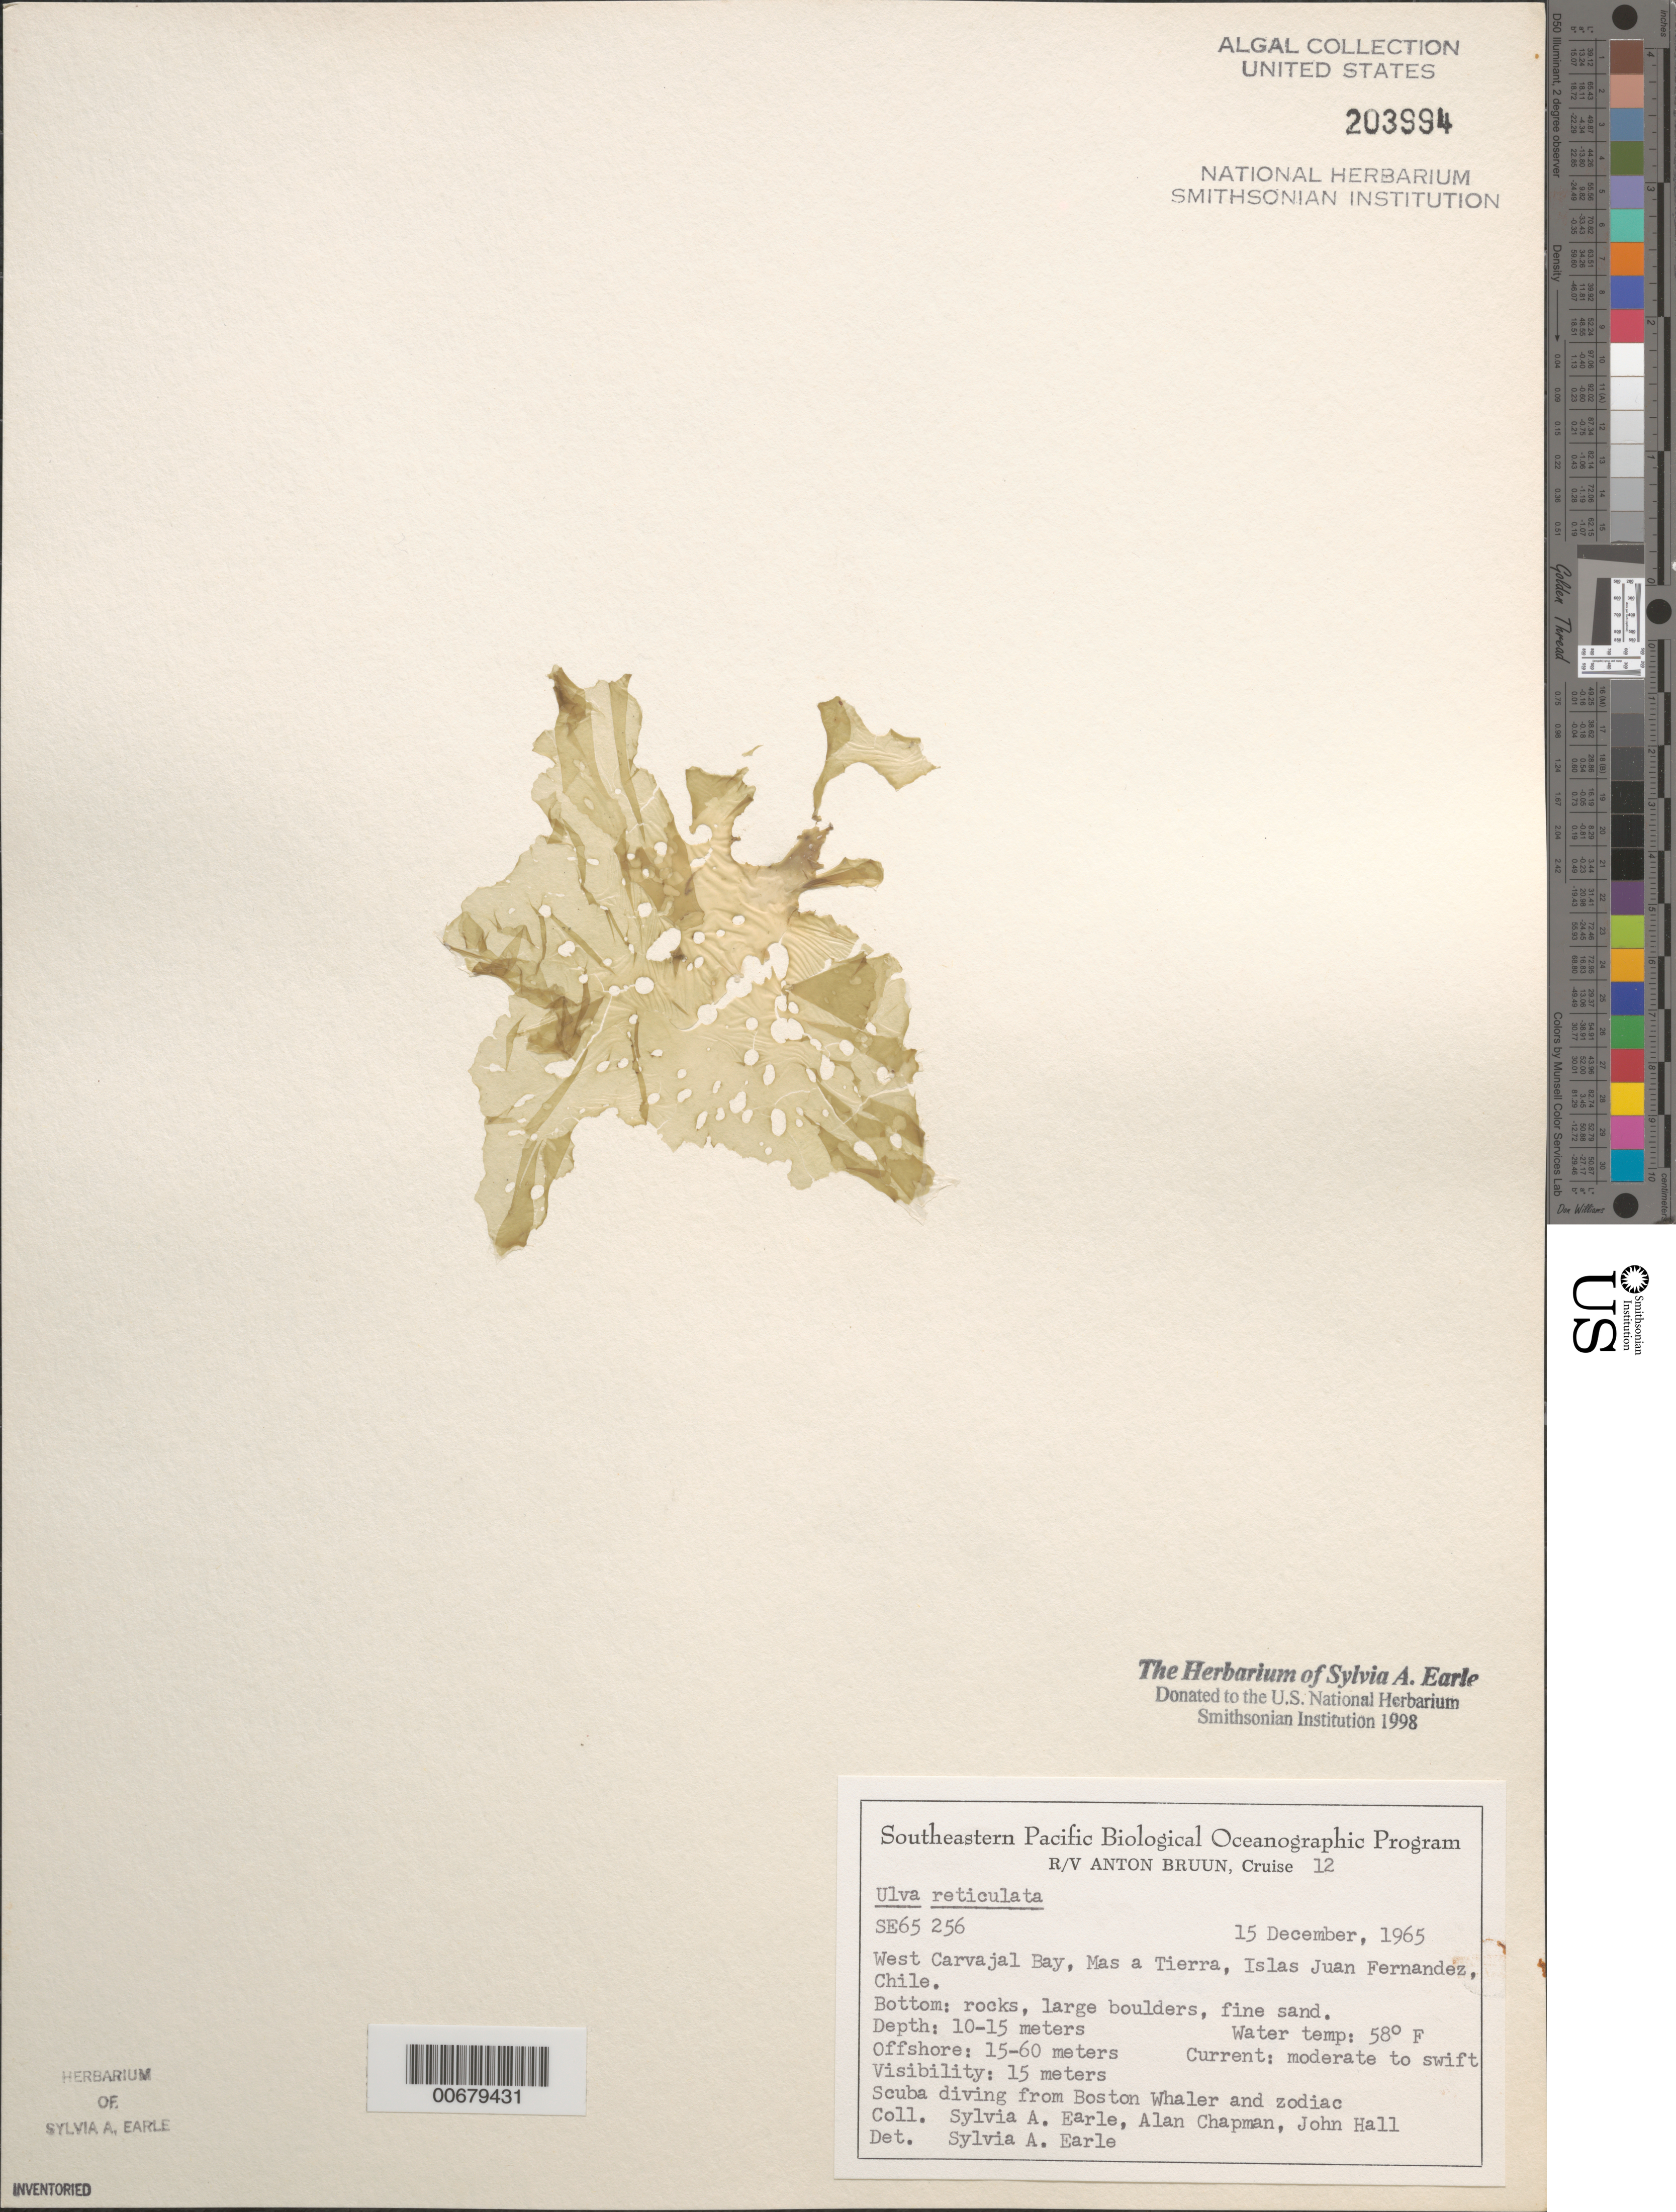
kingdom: Plantae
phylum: Chlorophyta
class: Ulvophyceae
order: Ulvales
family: Ulvaceae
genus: Ulva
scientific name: Ulva reticulata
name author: Forssk.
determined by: Earle, S. A.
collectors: S. A. Earle, A. Chapman & J. Hall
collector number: SE 65256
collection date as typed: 15 Dec 1965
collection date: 1965-12-15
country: Chile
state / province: Valparaíso (V)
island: Isla Más a Tierra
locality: West Carvajal Bay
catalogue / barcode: US 203994